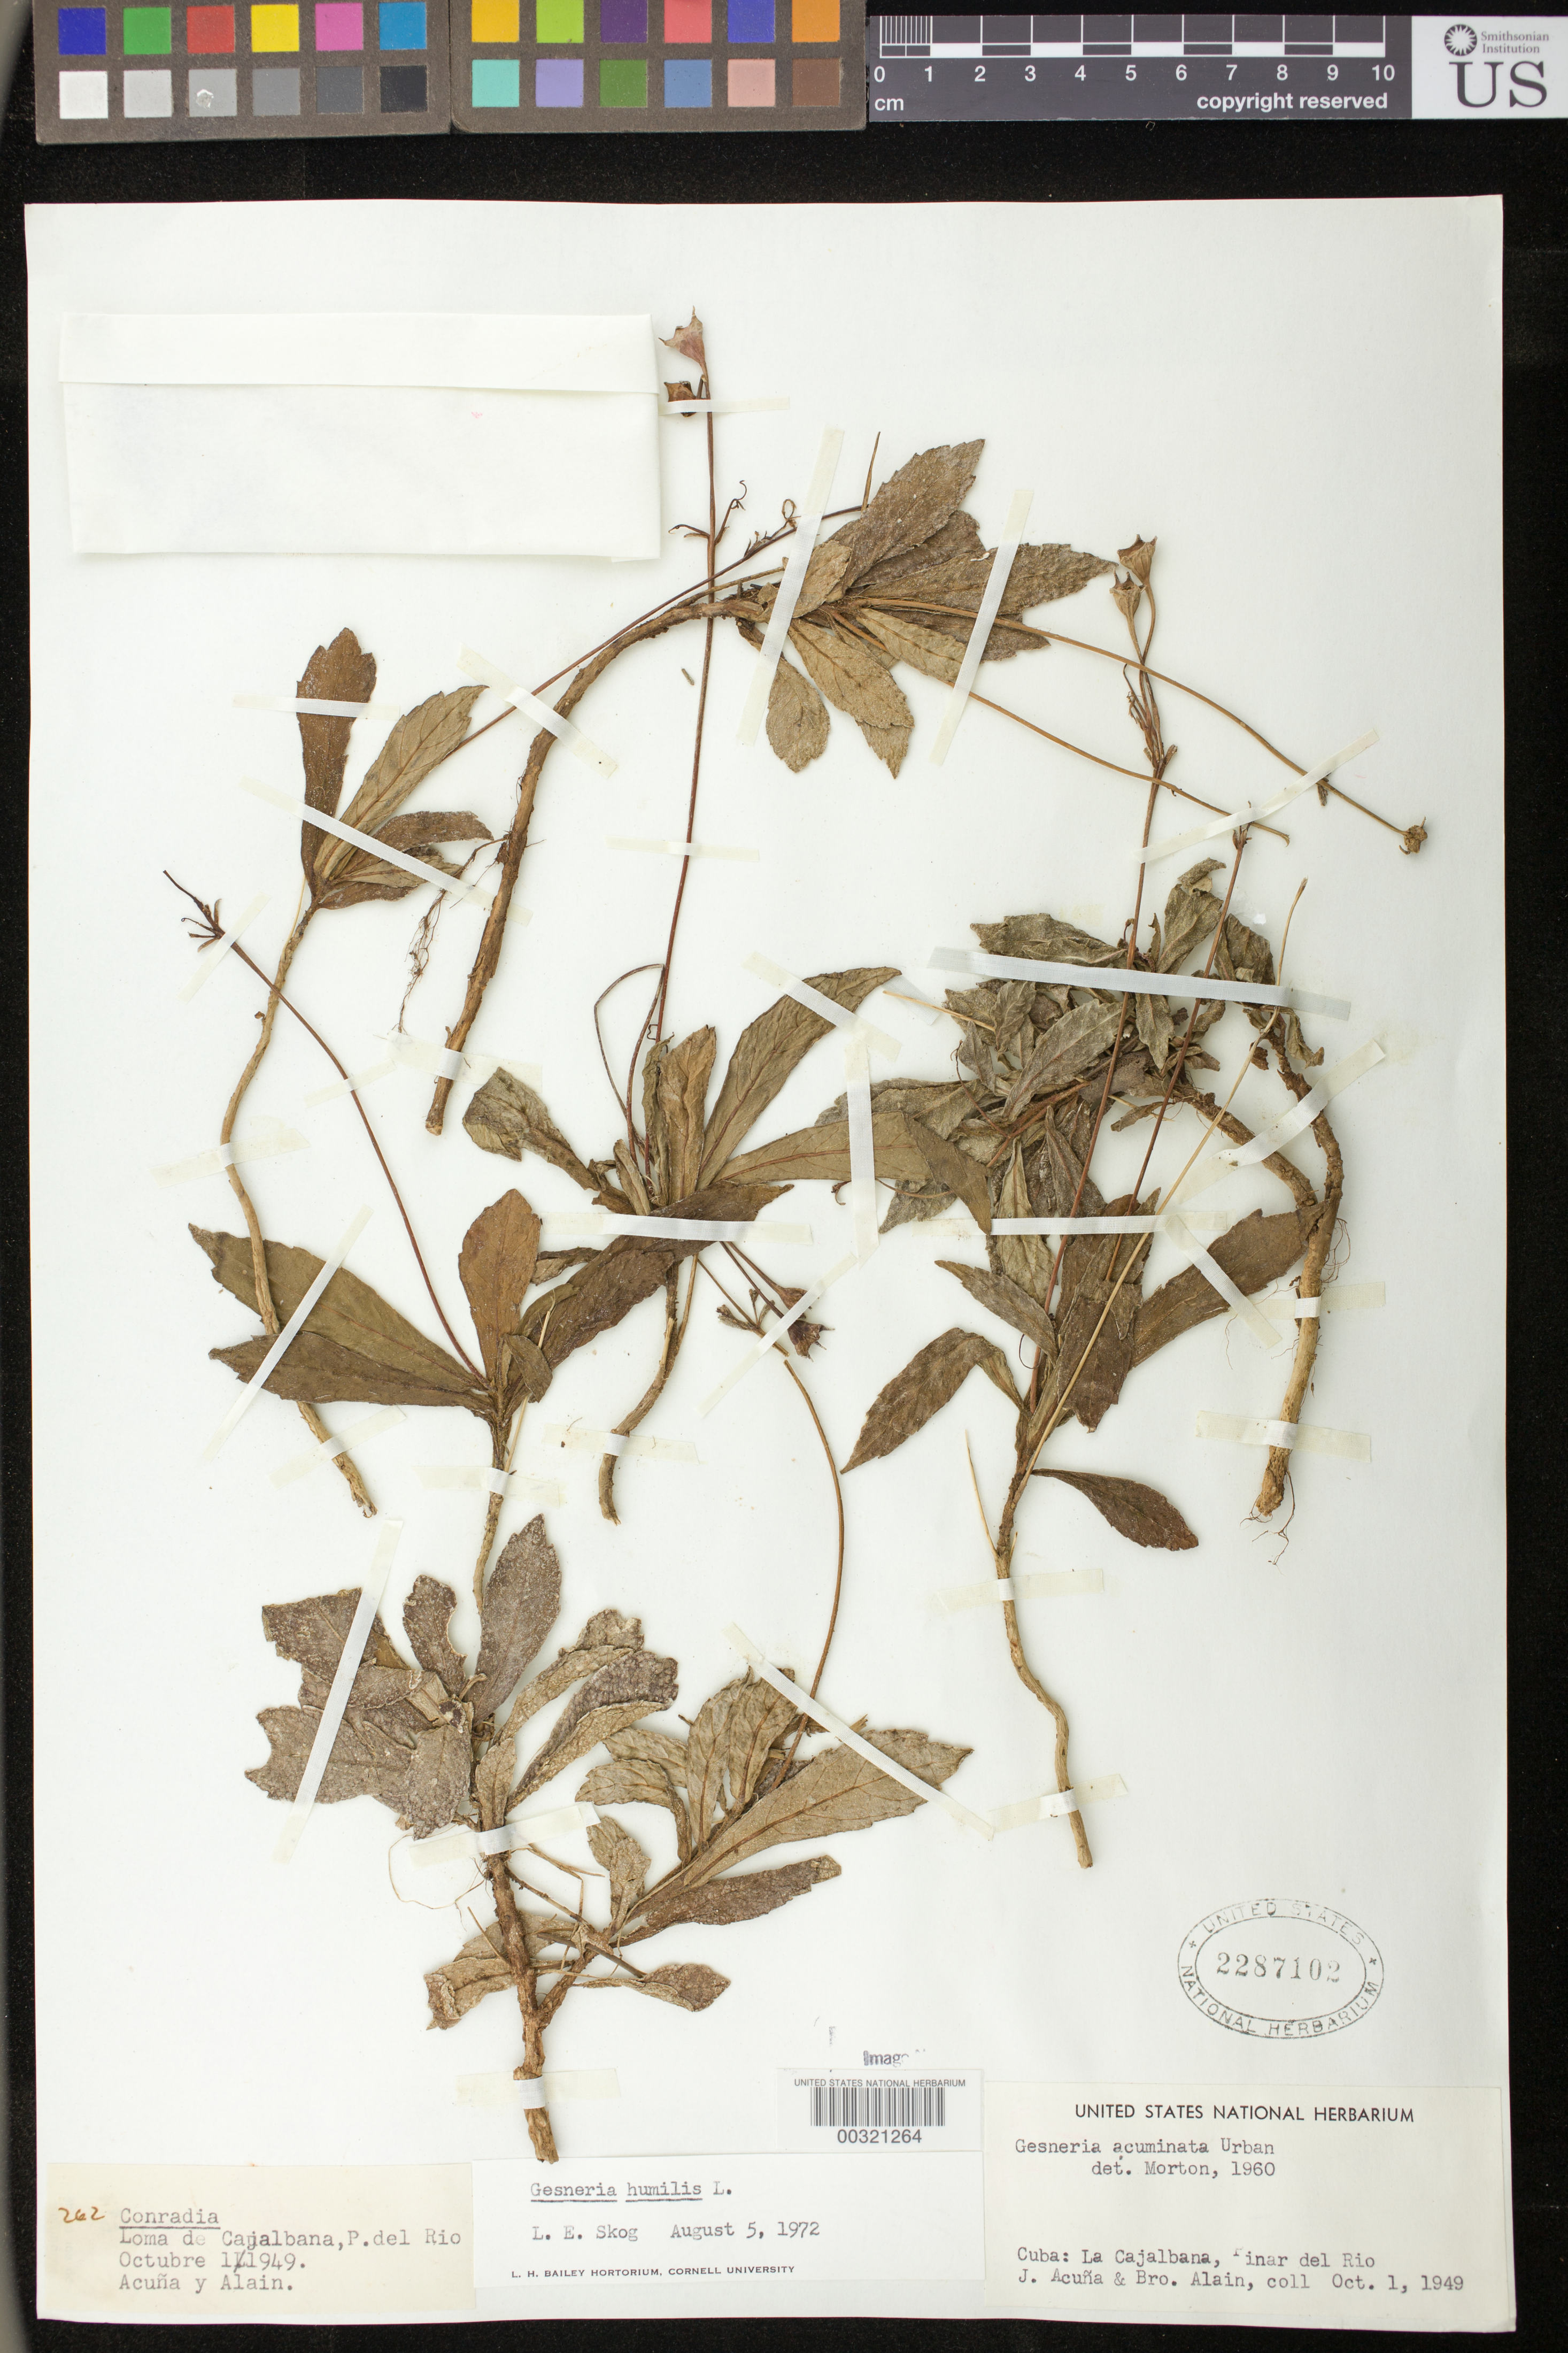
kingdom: Plantae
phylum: Tracheophyta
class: Magnoliopsida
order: Lamiales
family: Gesneriaceae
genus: Gesneria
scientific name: Gesneria humilis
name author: L.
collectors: J. Acuña & A. H. Liogier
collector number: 262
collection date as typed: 01 Oct 1949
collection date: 1949-10-01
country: Cuba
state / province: Pinar del Rio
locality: La Cajalbana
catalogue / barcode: US 2287102